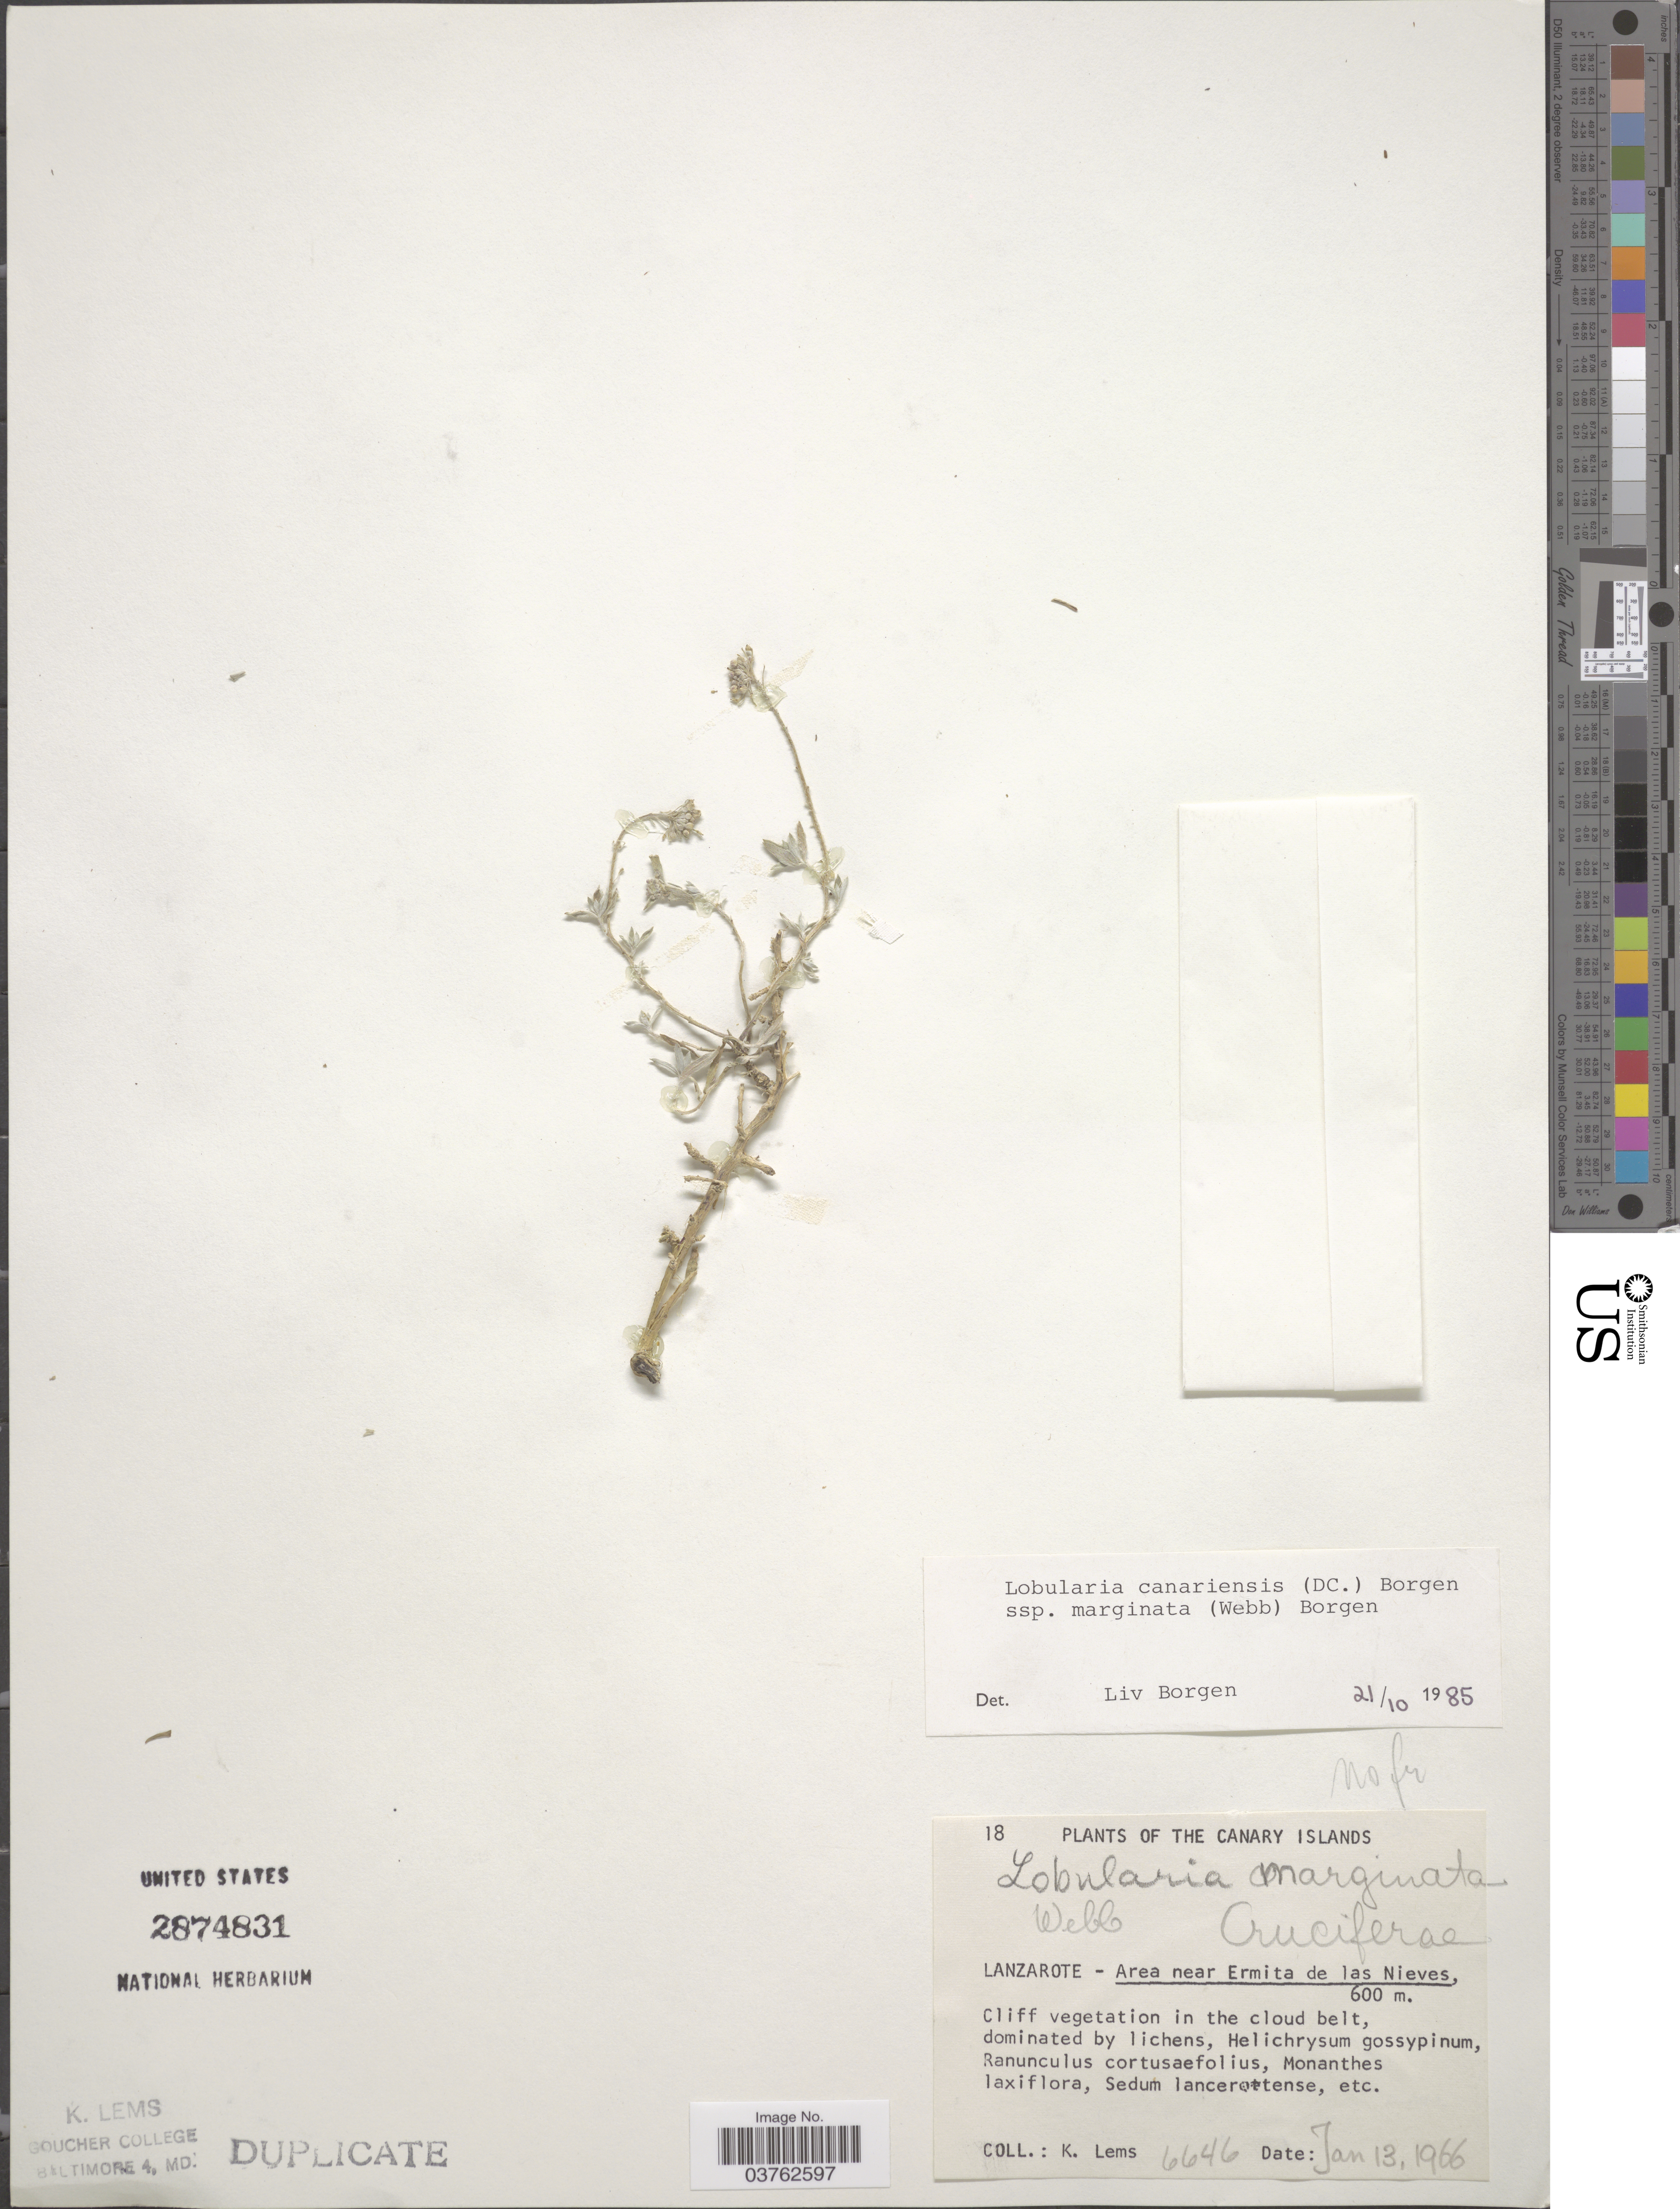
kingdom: Plantae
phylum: Tracheophyta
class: Magnoliopsida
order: Brassicales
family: Brassicaceae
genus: Lobularia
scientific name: Lobularia canariensis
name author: (DC.) L. Borgen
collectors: K. Lems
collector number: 6646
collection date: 1966-01-13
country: Spain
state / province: Canarias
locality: The Canary Islands. Lanzarote - Area near Ermita de las Nieves.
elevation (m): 600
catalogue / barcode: US 2874831